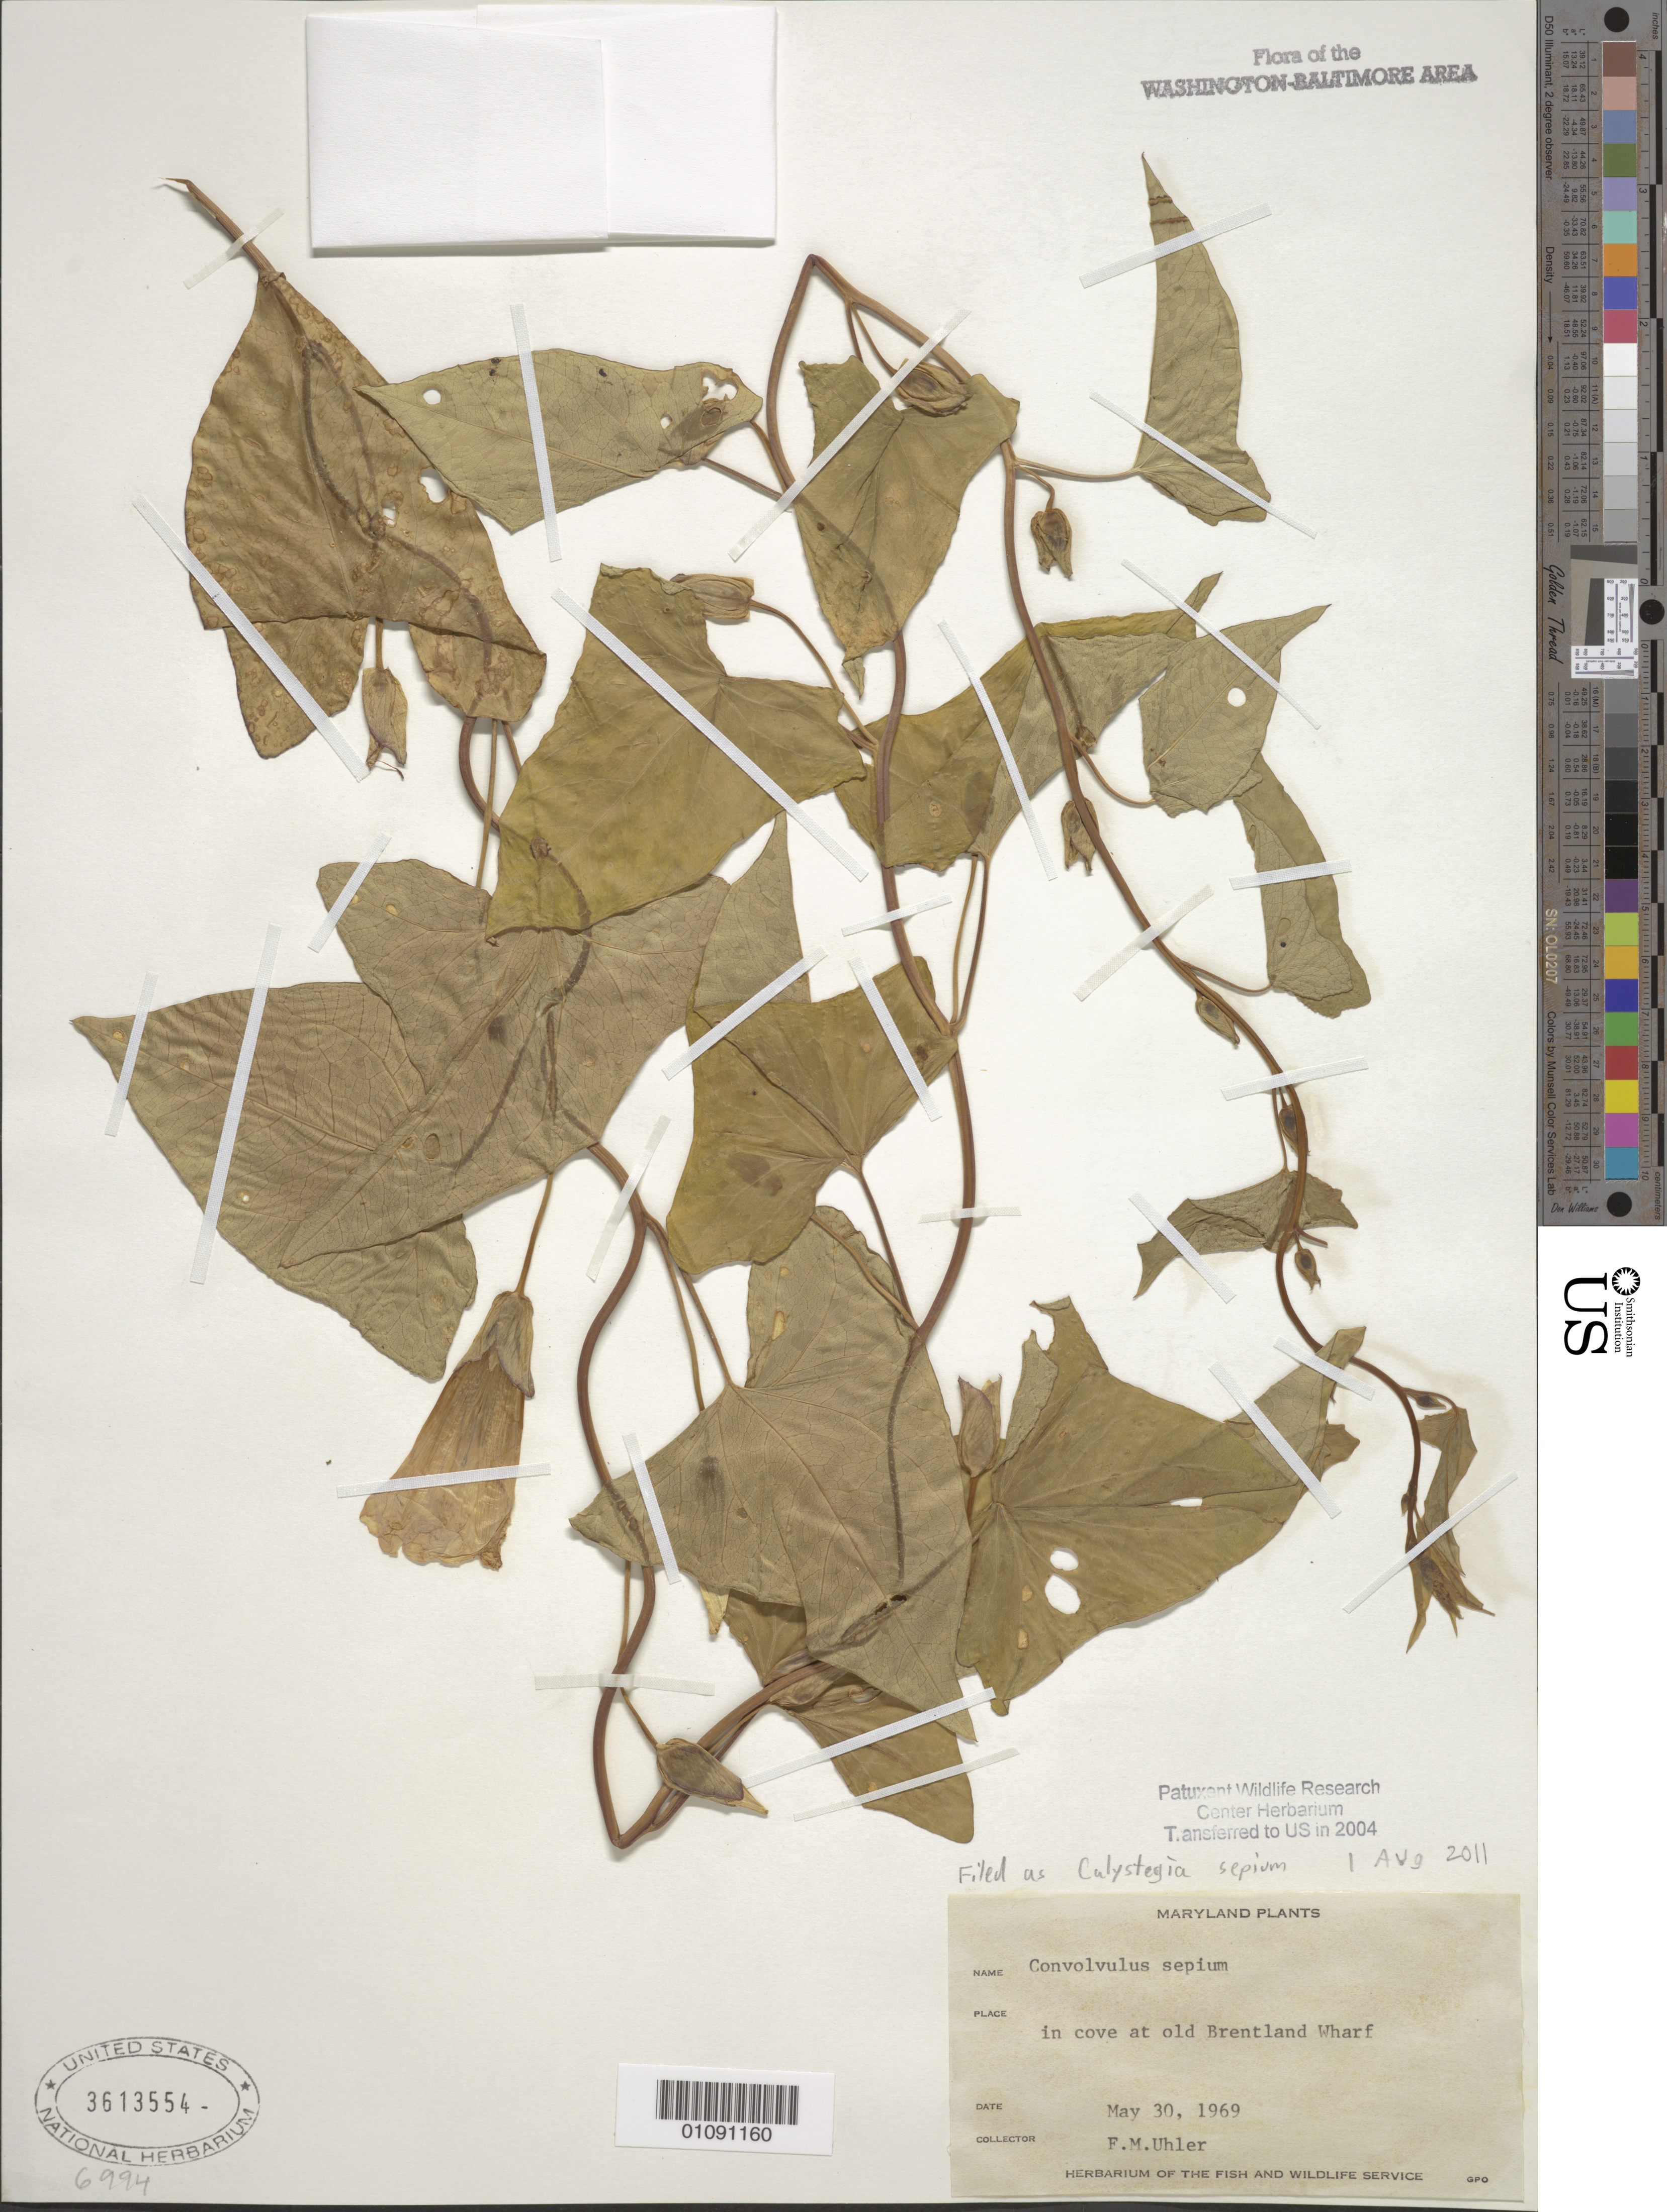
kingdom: Plantae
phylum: Tracheophyta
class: Magnoliopsida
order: Solanales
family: Convolvulaceae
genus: Calystegia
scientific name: Calystegia sepium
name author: (L.) R. Br.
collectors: F. M. Uhler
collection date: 1969-05-30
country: United States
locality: In cove at old Brentland Wharf.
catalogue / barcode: US 3613554